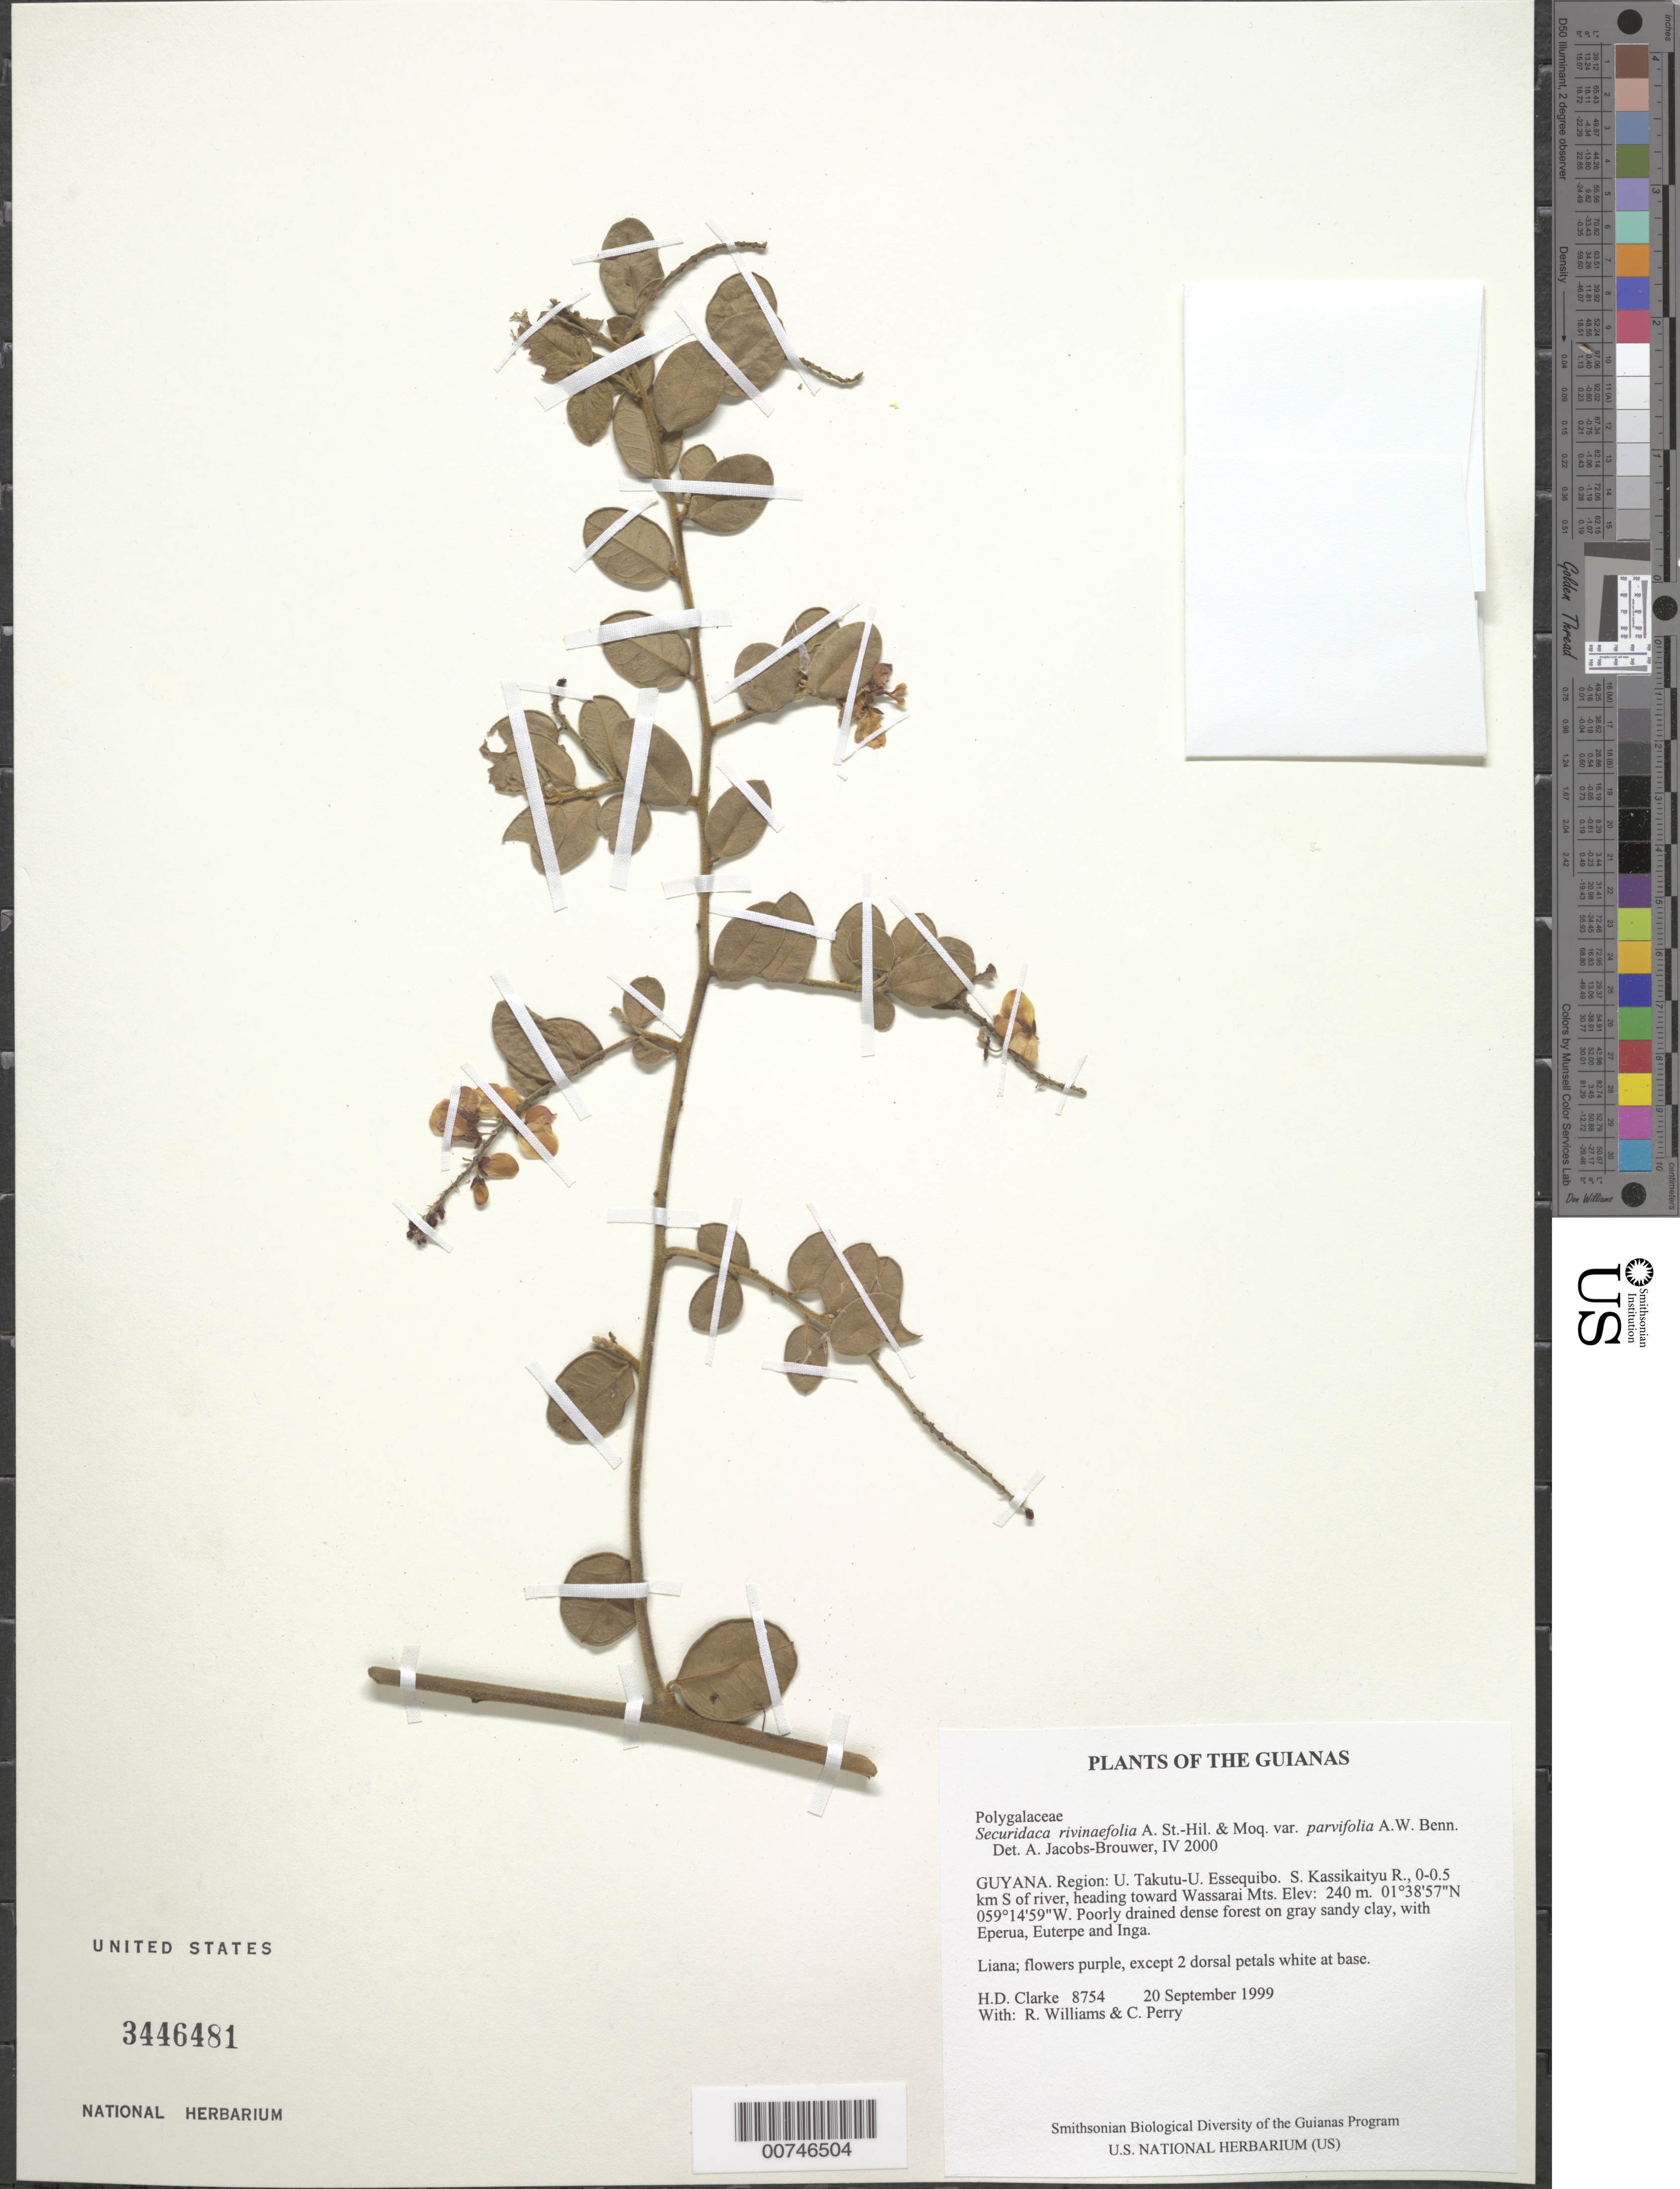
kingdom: Plantae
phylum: Tracheophyta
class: Magnoliopsida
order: Fabales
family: Polygalaceae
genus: Securidaca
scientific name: Securidaca rivinifolia var. parvifolia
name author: A.W. Benn.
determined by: Jacobs-Brouwer, A.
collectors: H. D. Clarke, R. Williams & C. Perry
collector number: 8754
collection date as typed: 20 September 1999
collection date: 1999-09-20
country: Guyana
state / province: U. Takutu-U. Essequibo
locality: S. Kassikaityu R., 0-0.5 km S of river, heading toward Wassarai Mts.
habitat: Poorly drained dense forest on gray sandy clay, with Eperua, Euterpe and Inga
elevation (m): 240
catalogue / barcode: US 3446481